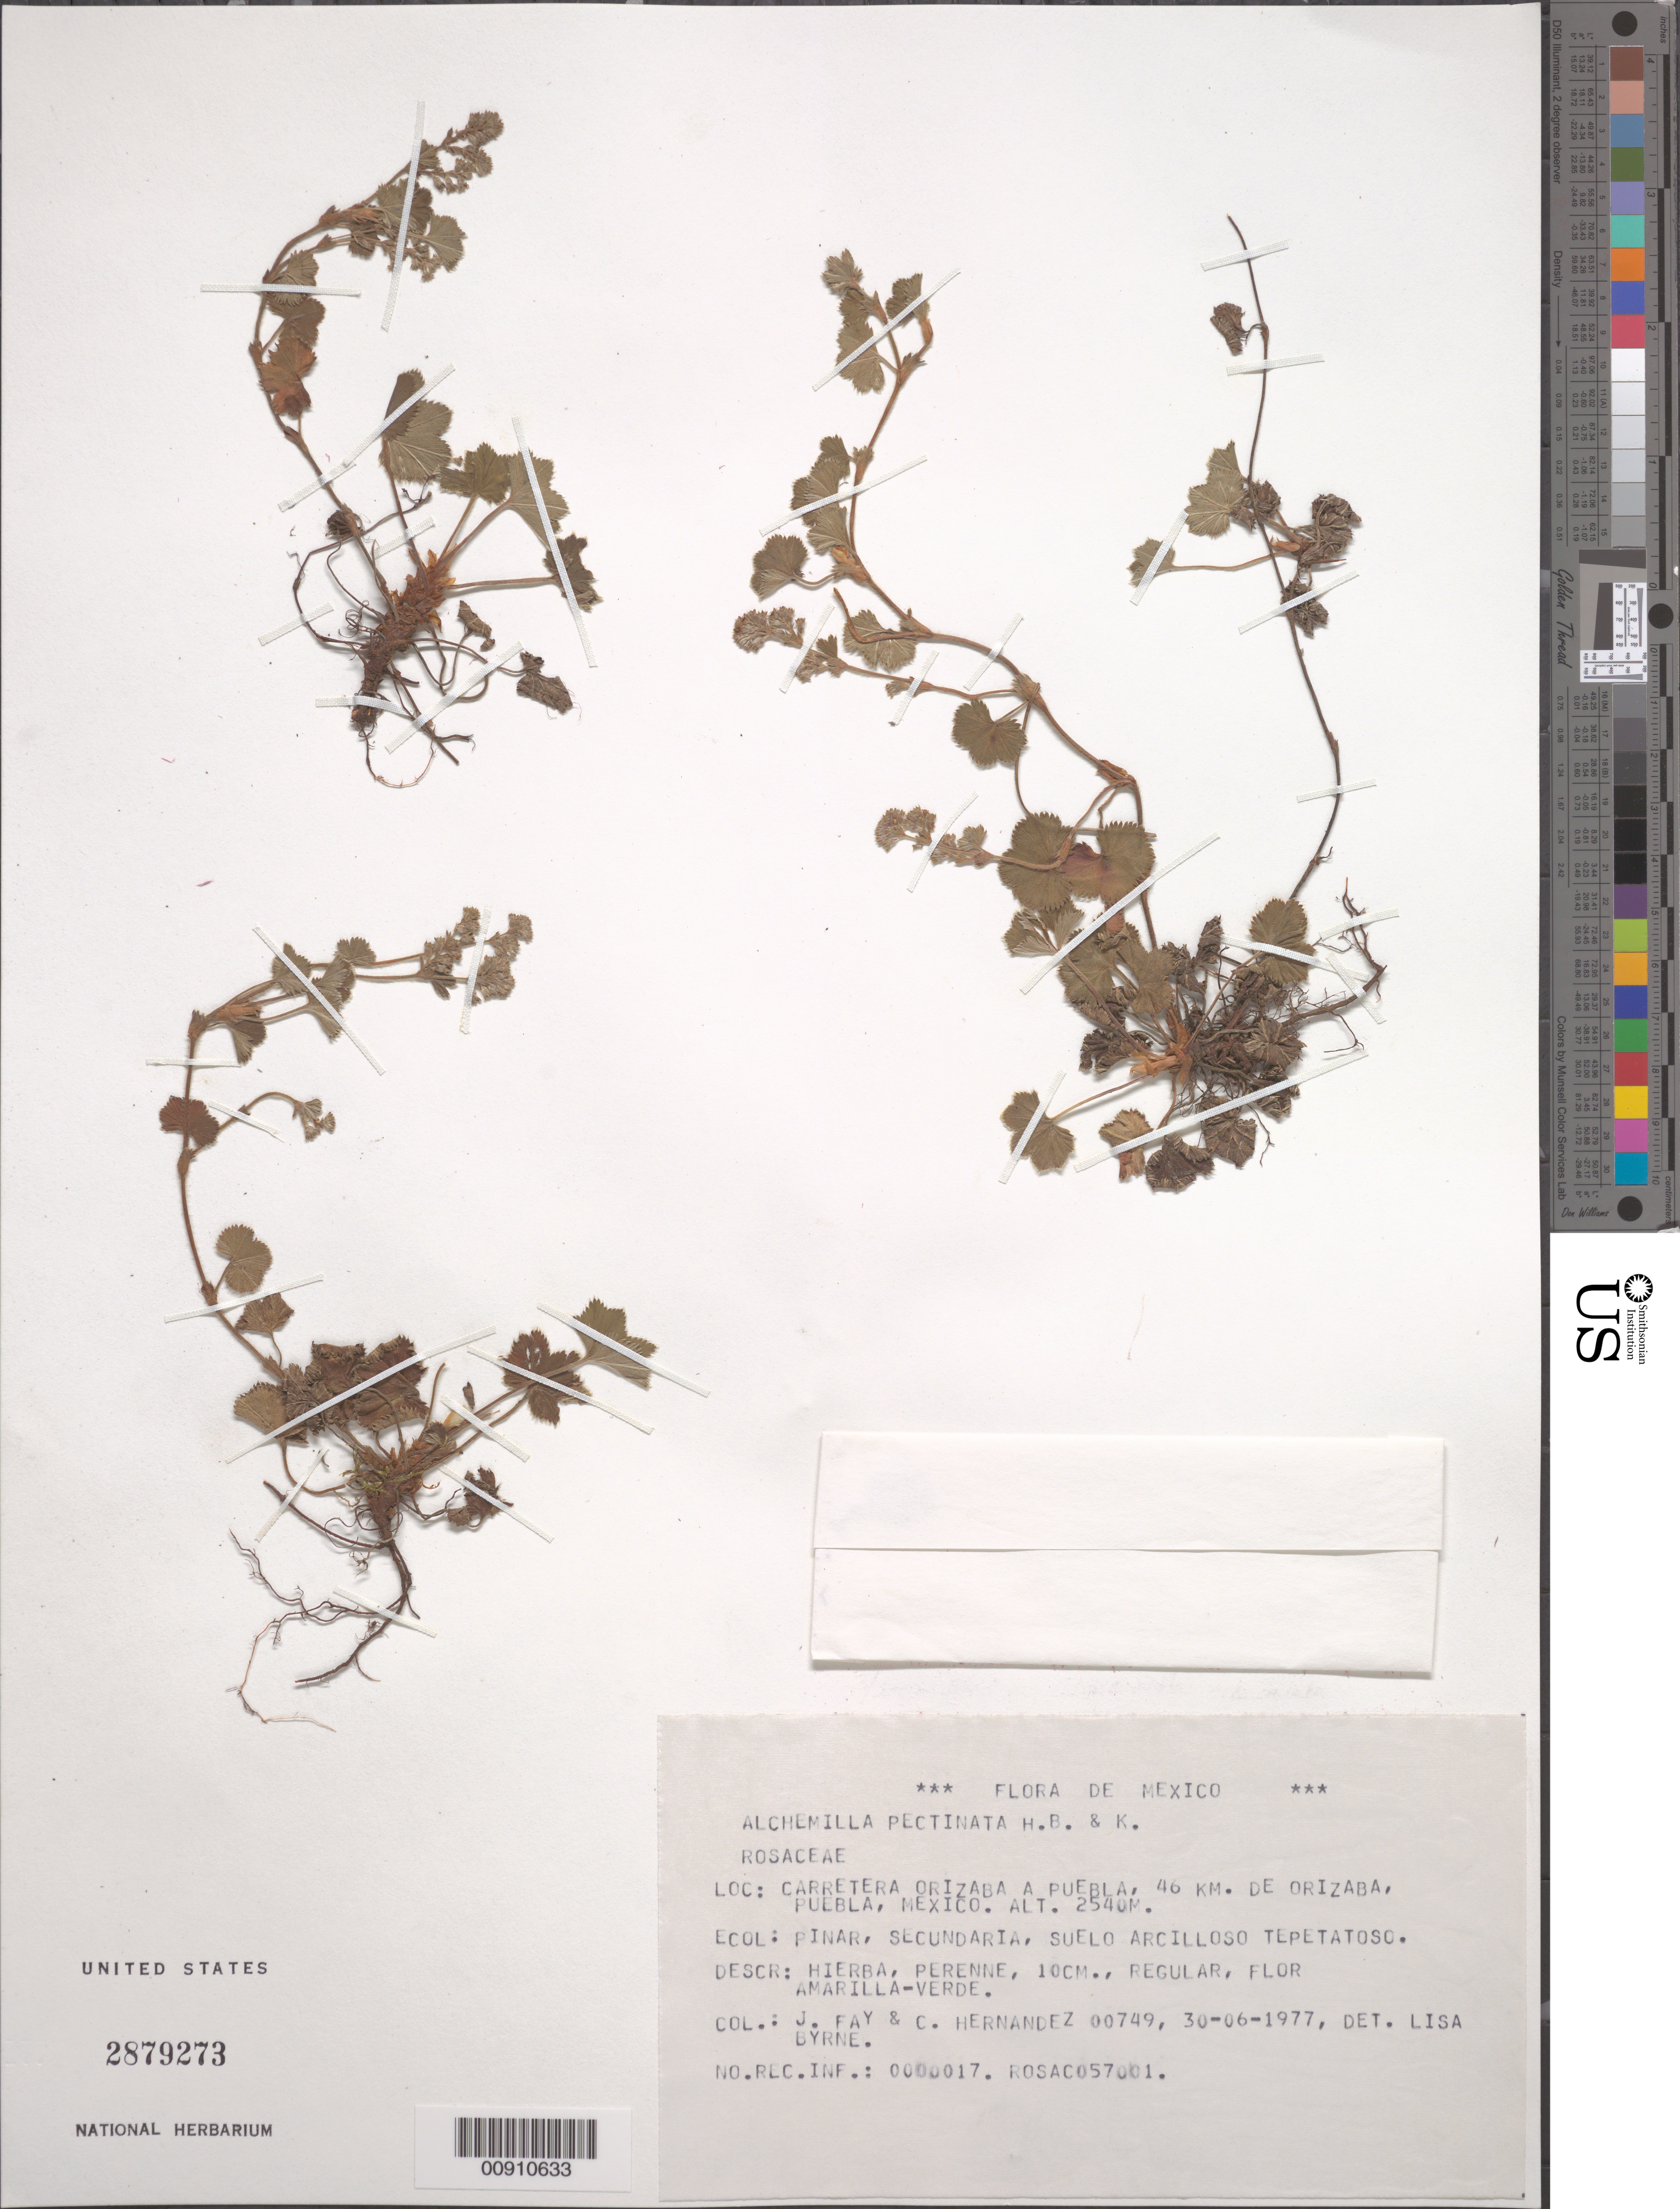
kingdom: Plantae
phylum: Tracheophyta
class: Magnoliopsida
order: Rosales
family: Rosaceae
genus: Lachemilla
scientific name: Lachemilla pectinata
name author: (Kunth) Rothm.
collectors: J. J. Fay & C. Hernandez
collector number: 00749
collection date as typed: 30 Jun 1977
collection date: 1977-06-30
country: Mexico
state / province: Puebla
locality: Carretera Orizaba a Puebla, 46 km. de Orizaba, Puebla.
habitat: Pinar, secundaria, suelo arcilloso tepetatoso.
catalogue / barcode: US 2879273